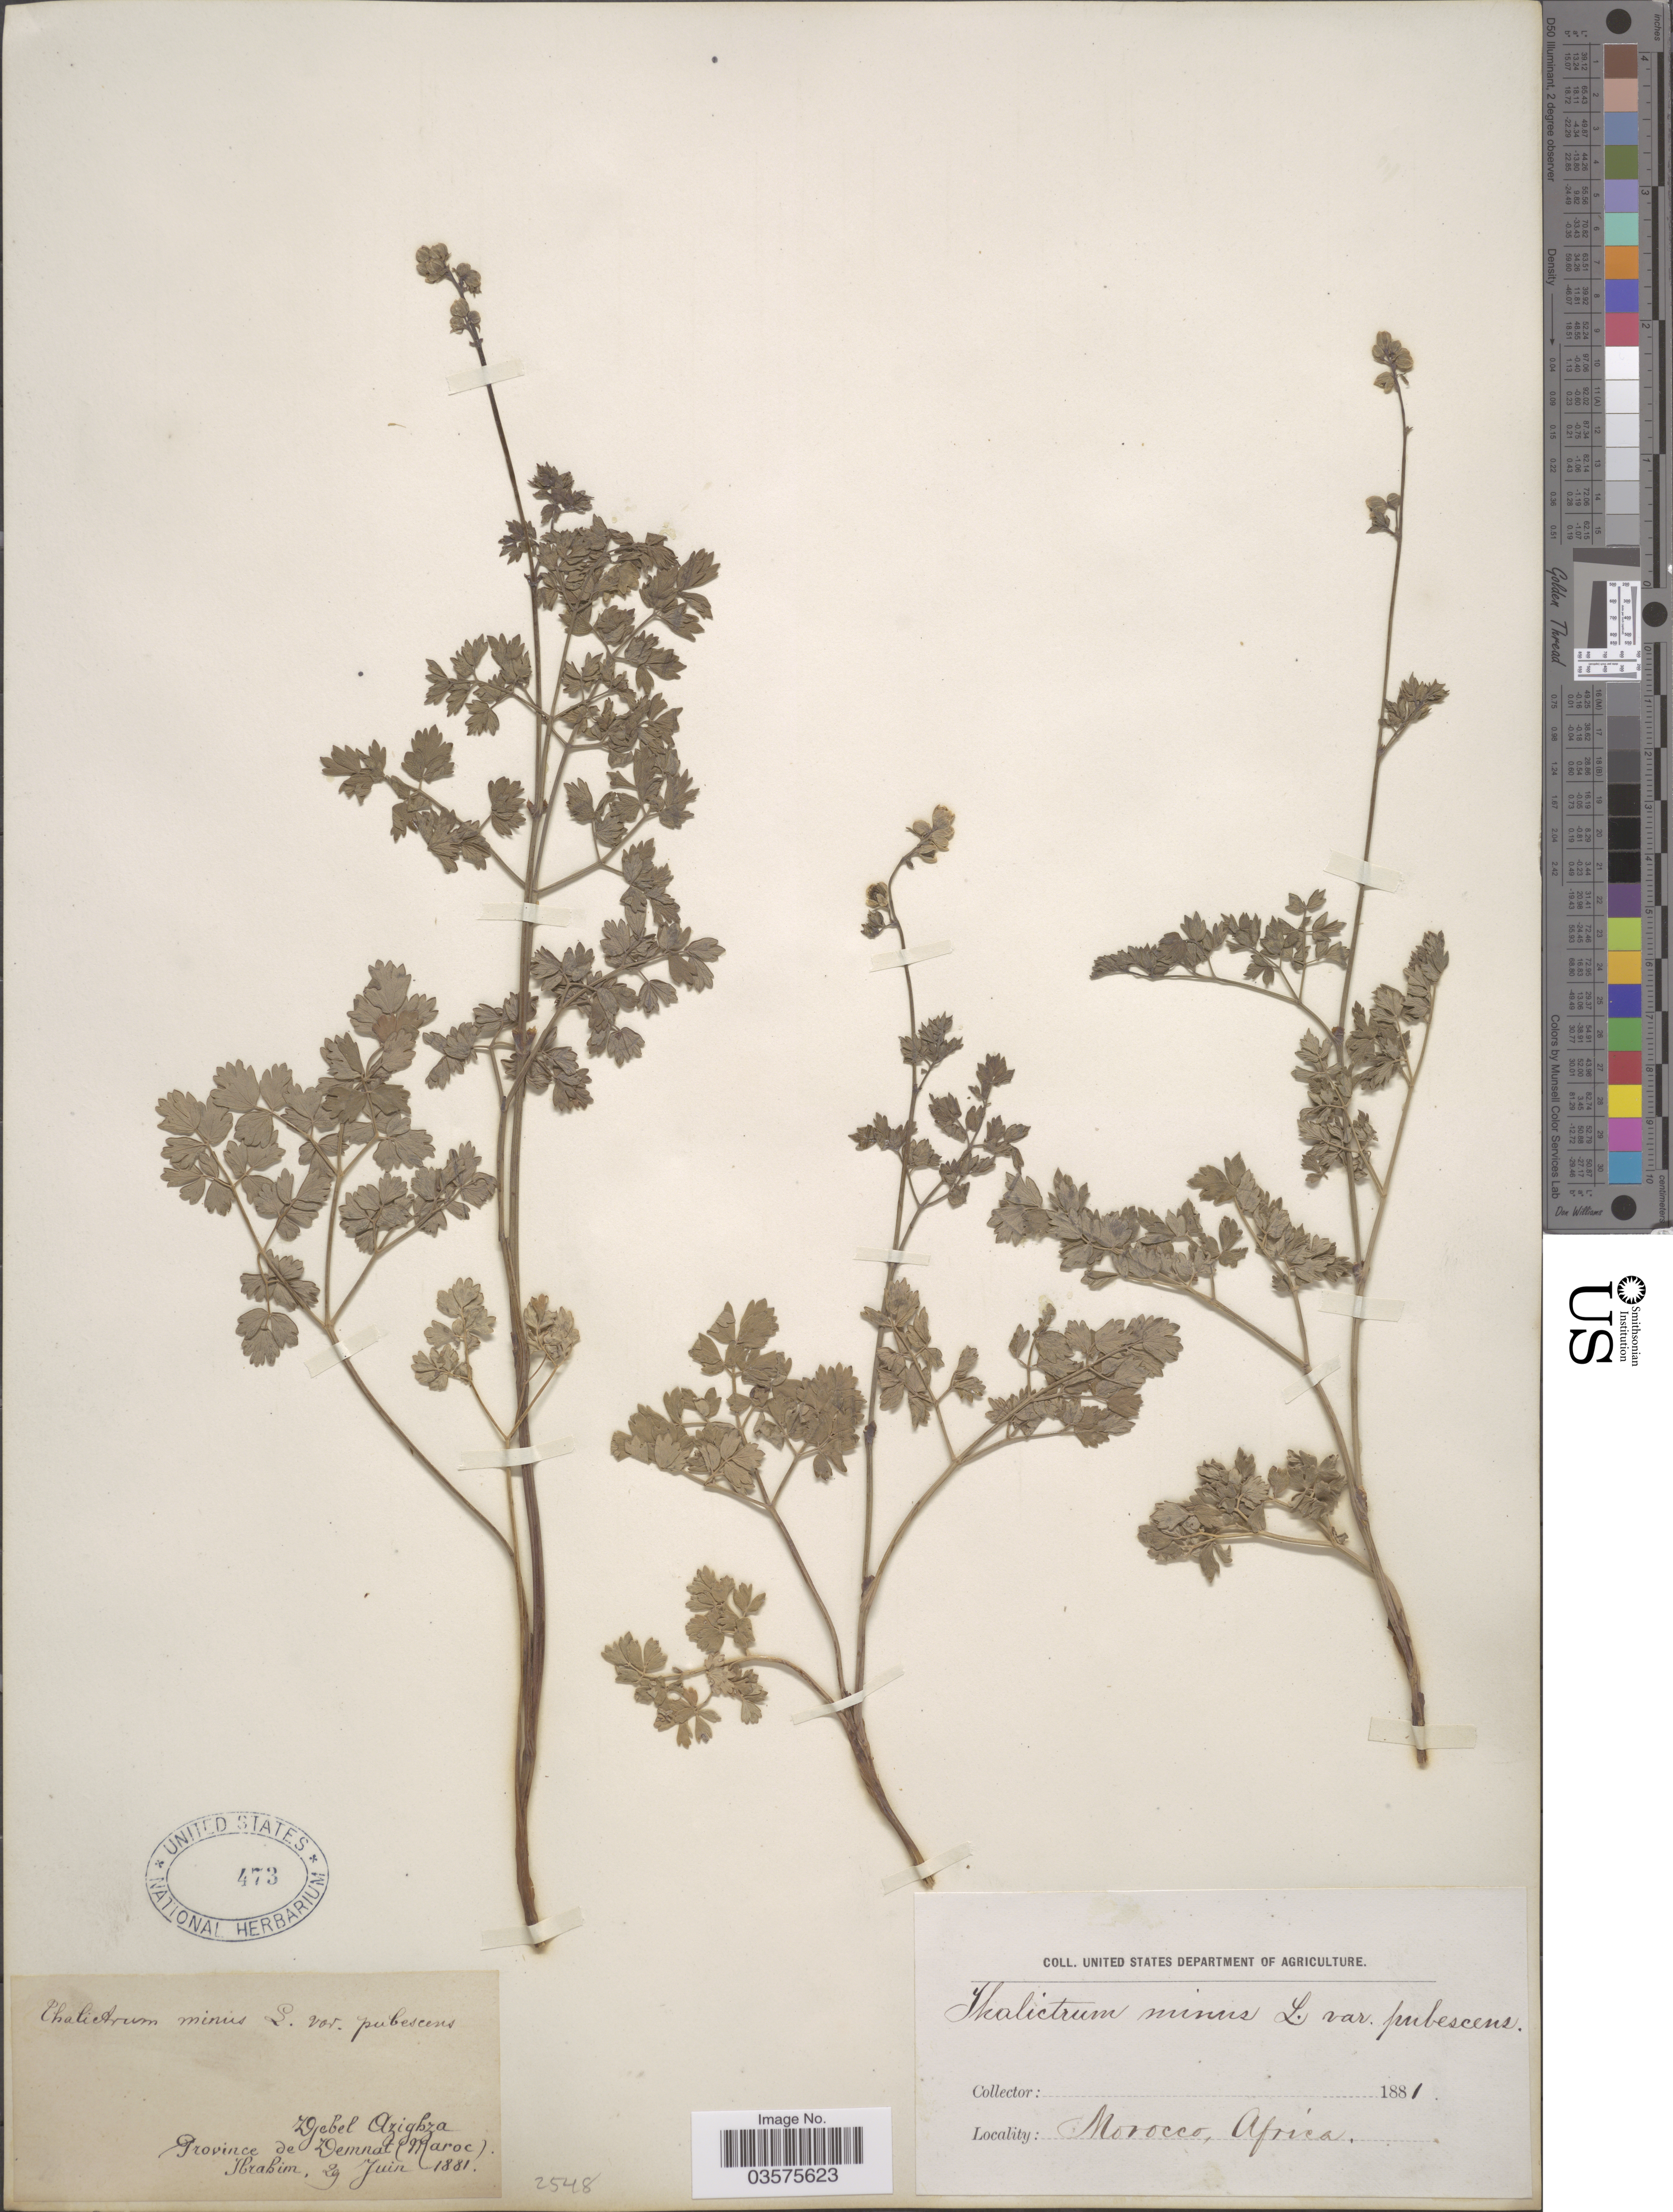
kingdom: Plantae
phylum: Tracheophyta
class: Magnoliopsida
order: Ranunculales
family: Ranunculaceae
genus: Thalictrum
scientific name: Thalictrum minus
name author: L.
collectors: -. Ibrahim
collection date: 1881-06-29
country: Morocco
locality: Djebel Azigbza. Province de Demnat (Maroc).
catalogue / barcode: US 473